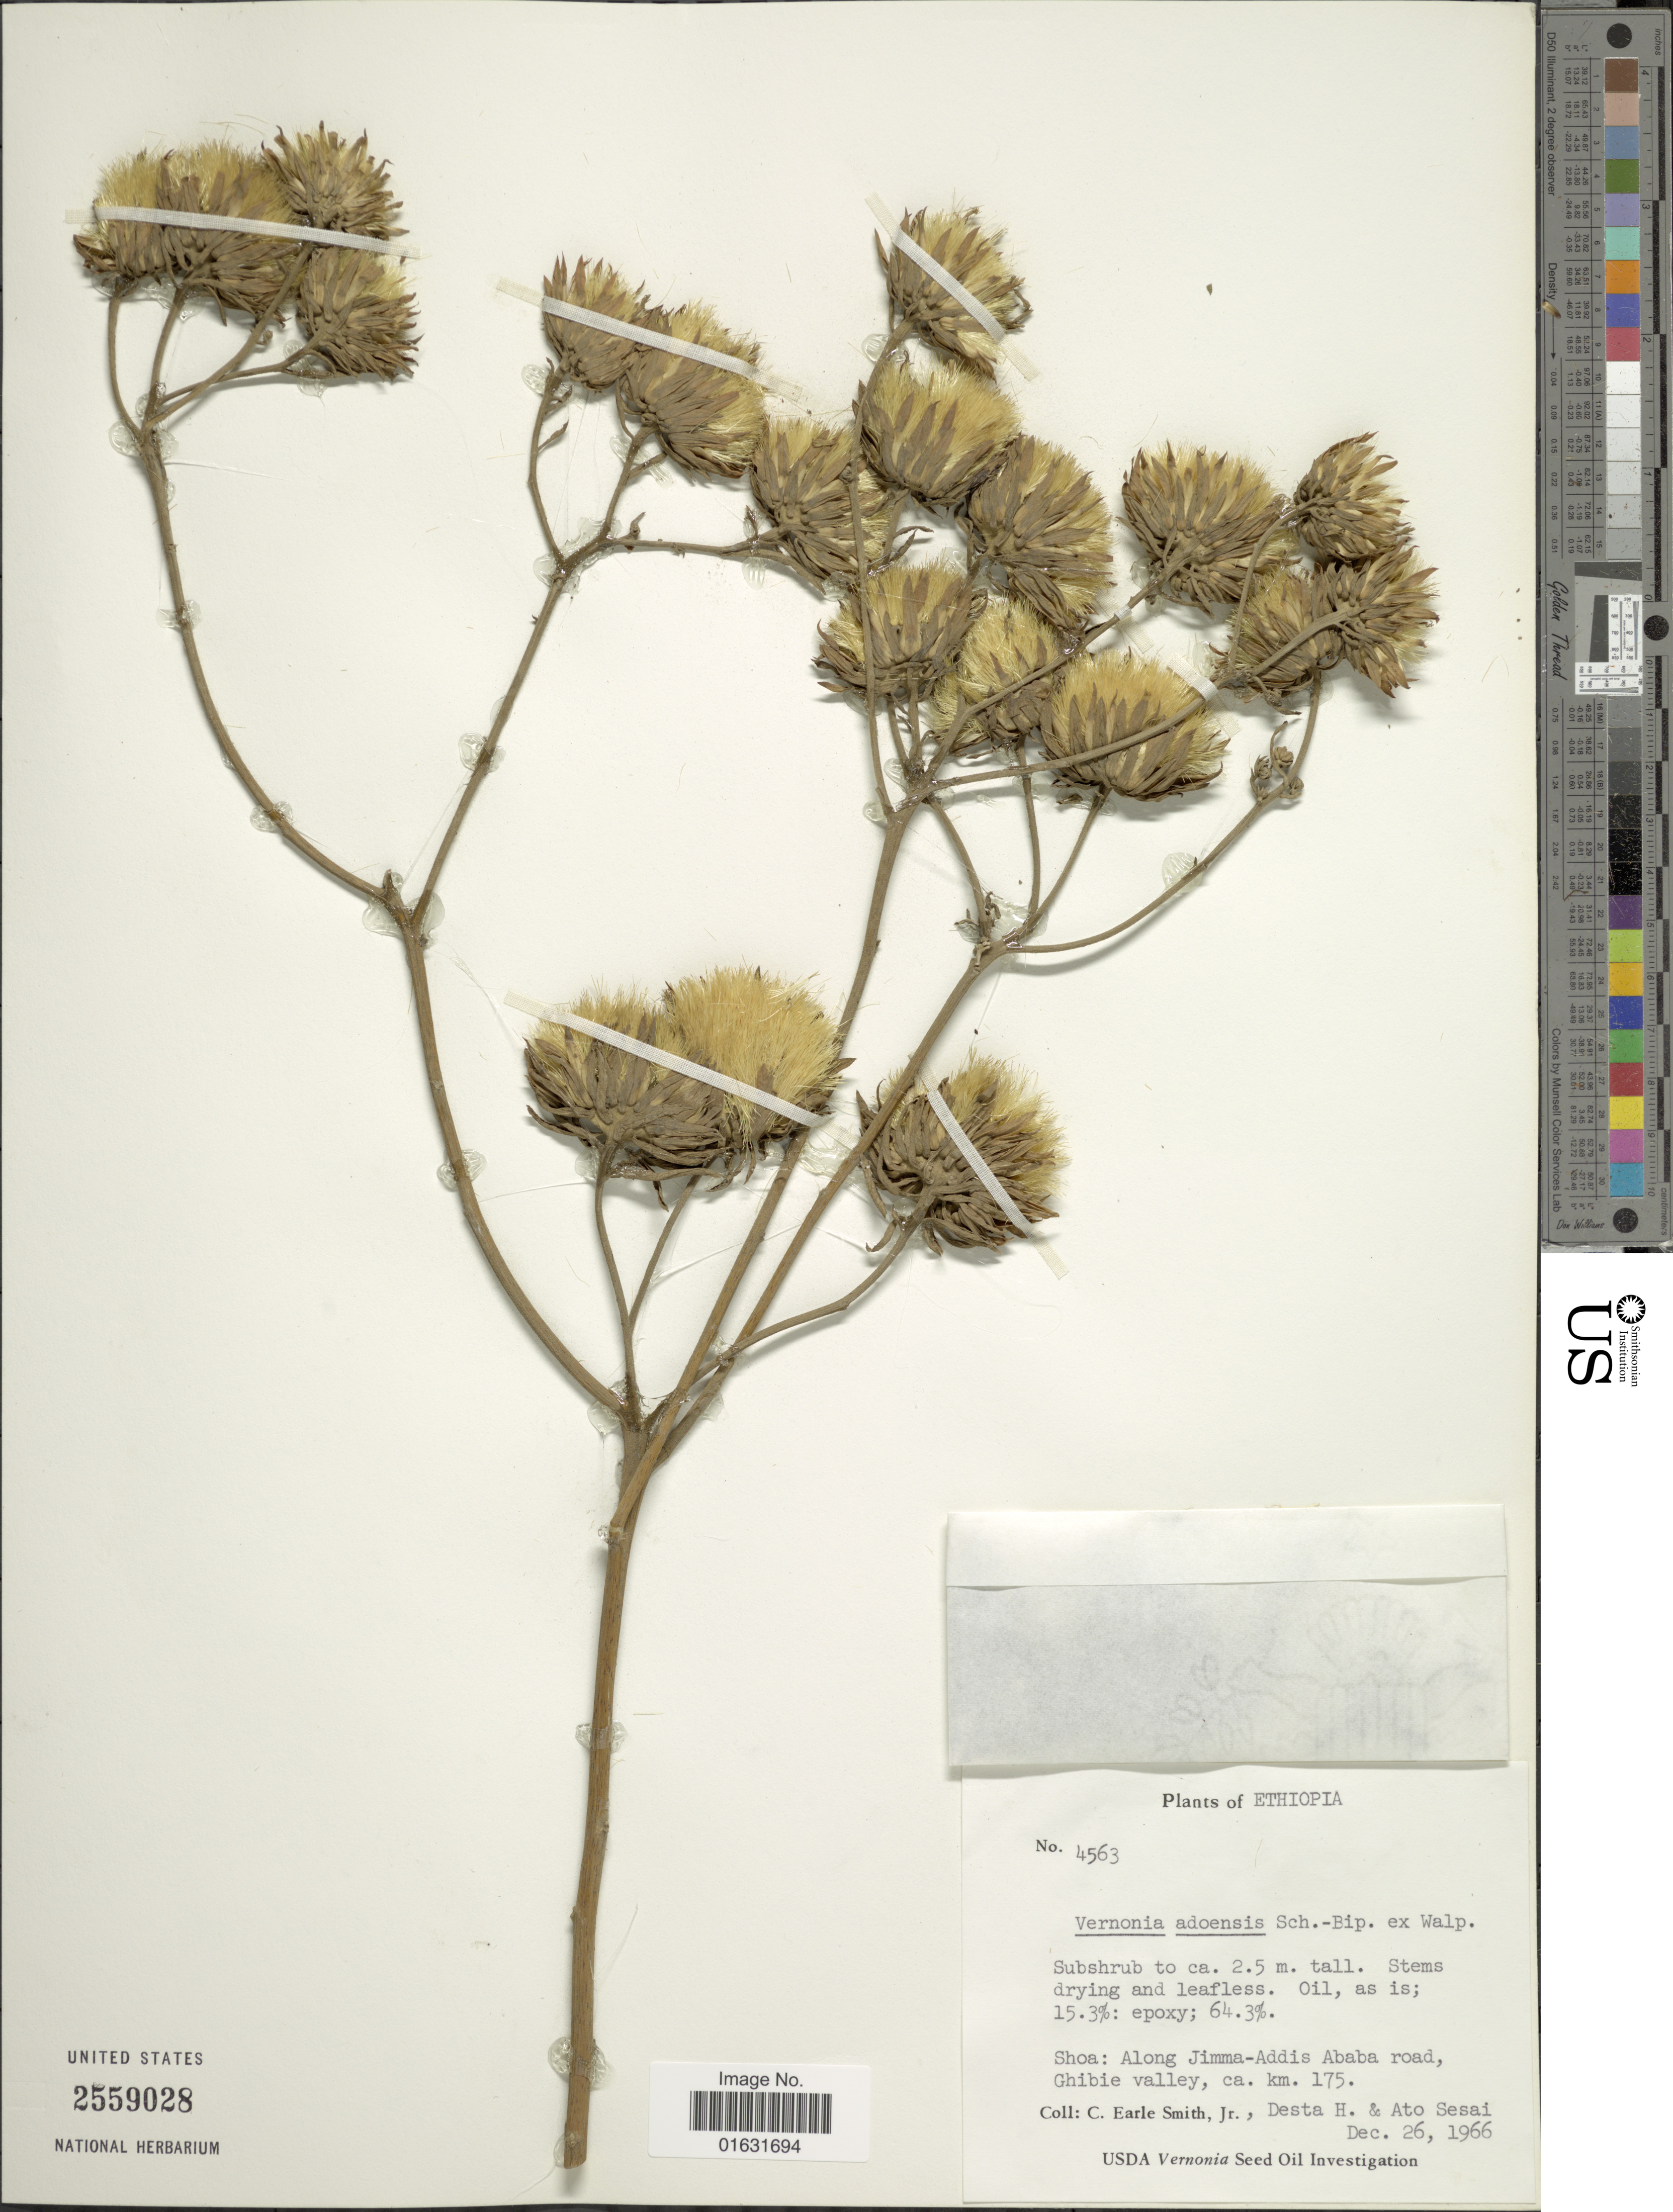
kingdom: Plantae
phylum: Tracheophyta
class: Magnoliopsida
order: Asterales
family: Asteraceae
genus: Baccharoides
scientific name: Baccharoides adoensis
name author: (Sch. Bip. ex Walp.) H. Rob.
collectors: C. E. Smith Jr., H. Desta & A. Sesai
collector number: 4563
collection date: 1966-12-26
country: Ethiopia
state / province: Addis Ababa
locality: Shoa: Along Jimma-Addis Ababa road, Ghibie Valley, ca. 175 km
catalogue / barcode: US 2559028